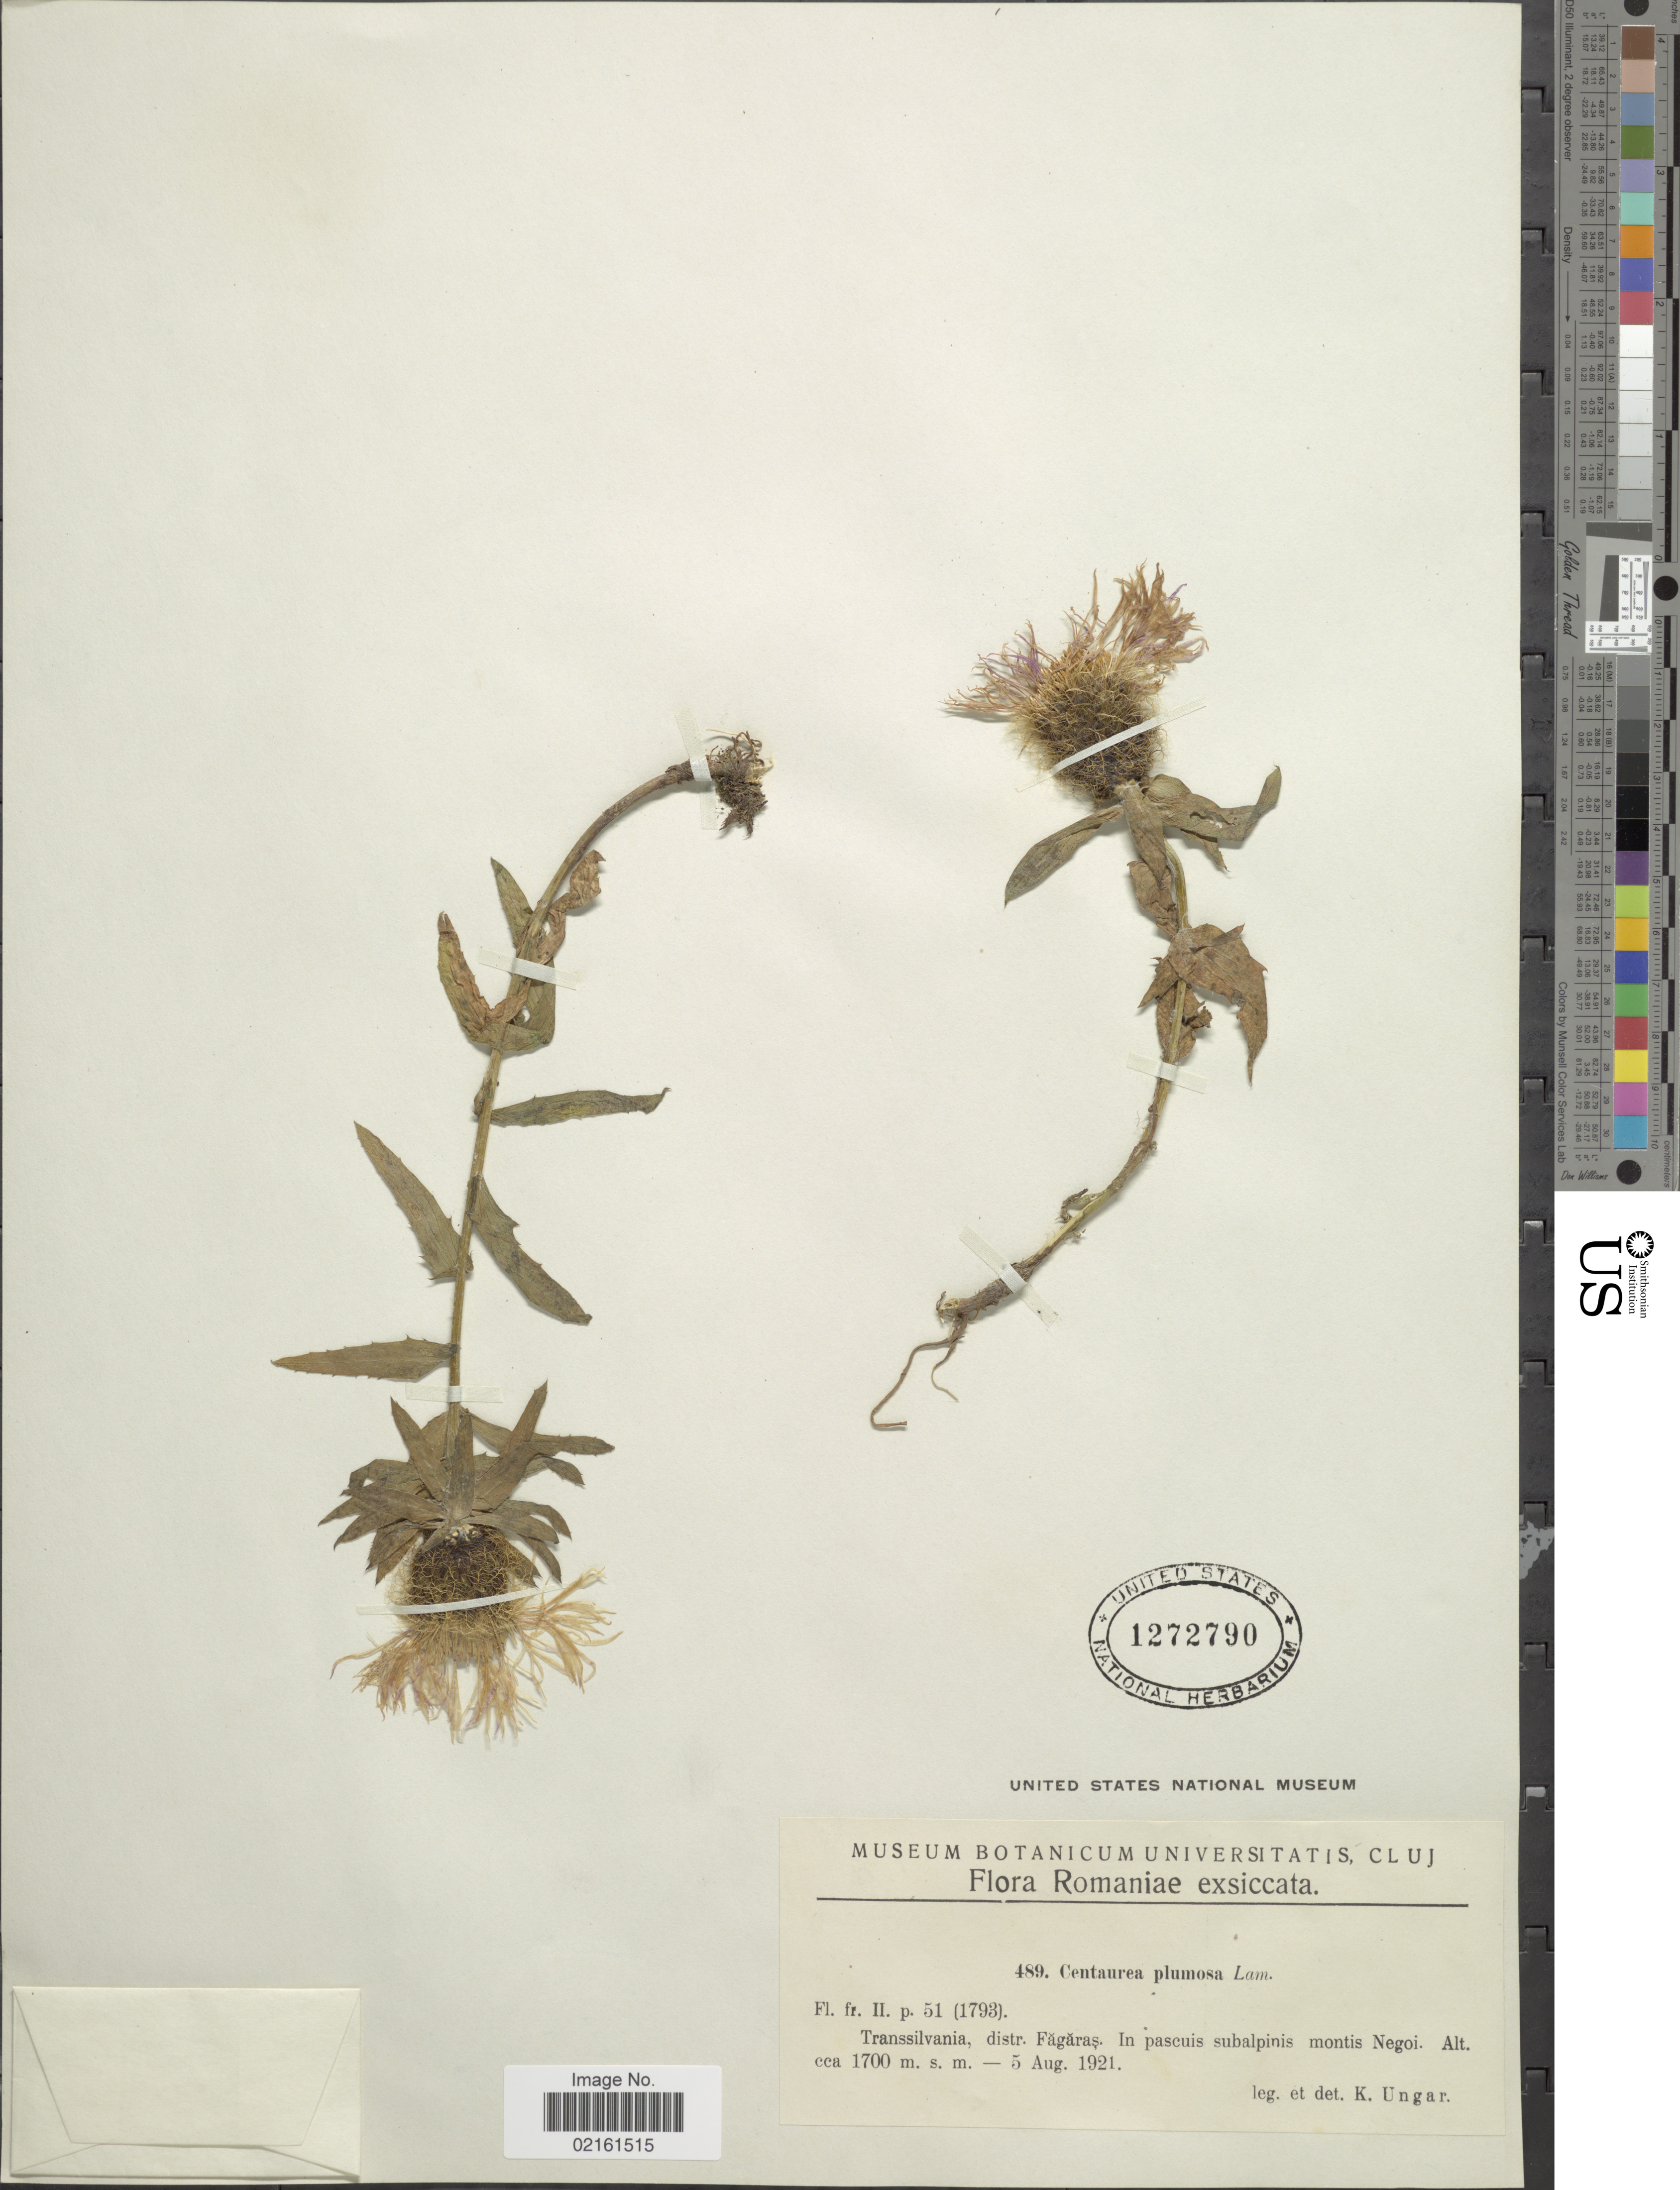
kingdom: Plantae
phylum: Tracheophyta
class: Magnoliopsida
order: Asterales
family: Asteraceae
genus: Centaurea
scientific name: Centaurea plumosa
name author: Lam.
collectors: K. Ungar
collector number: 489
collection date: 1921-08-05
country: Romania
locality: Transsilvania, distr. Fagaras, montis Negoi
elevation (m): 1700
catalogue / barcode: US 1272790